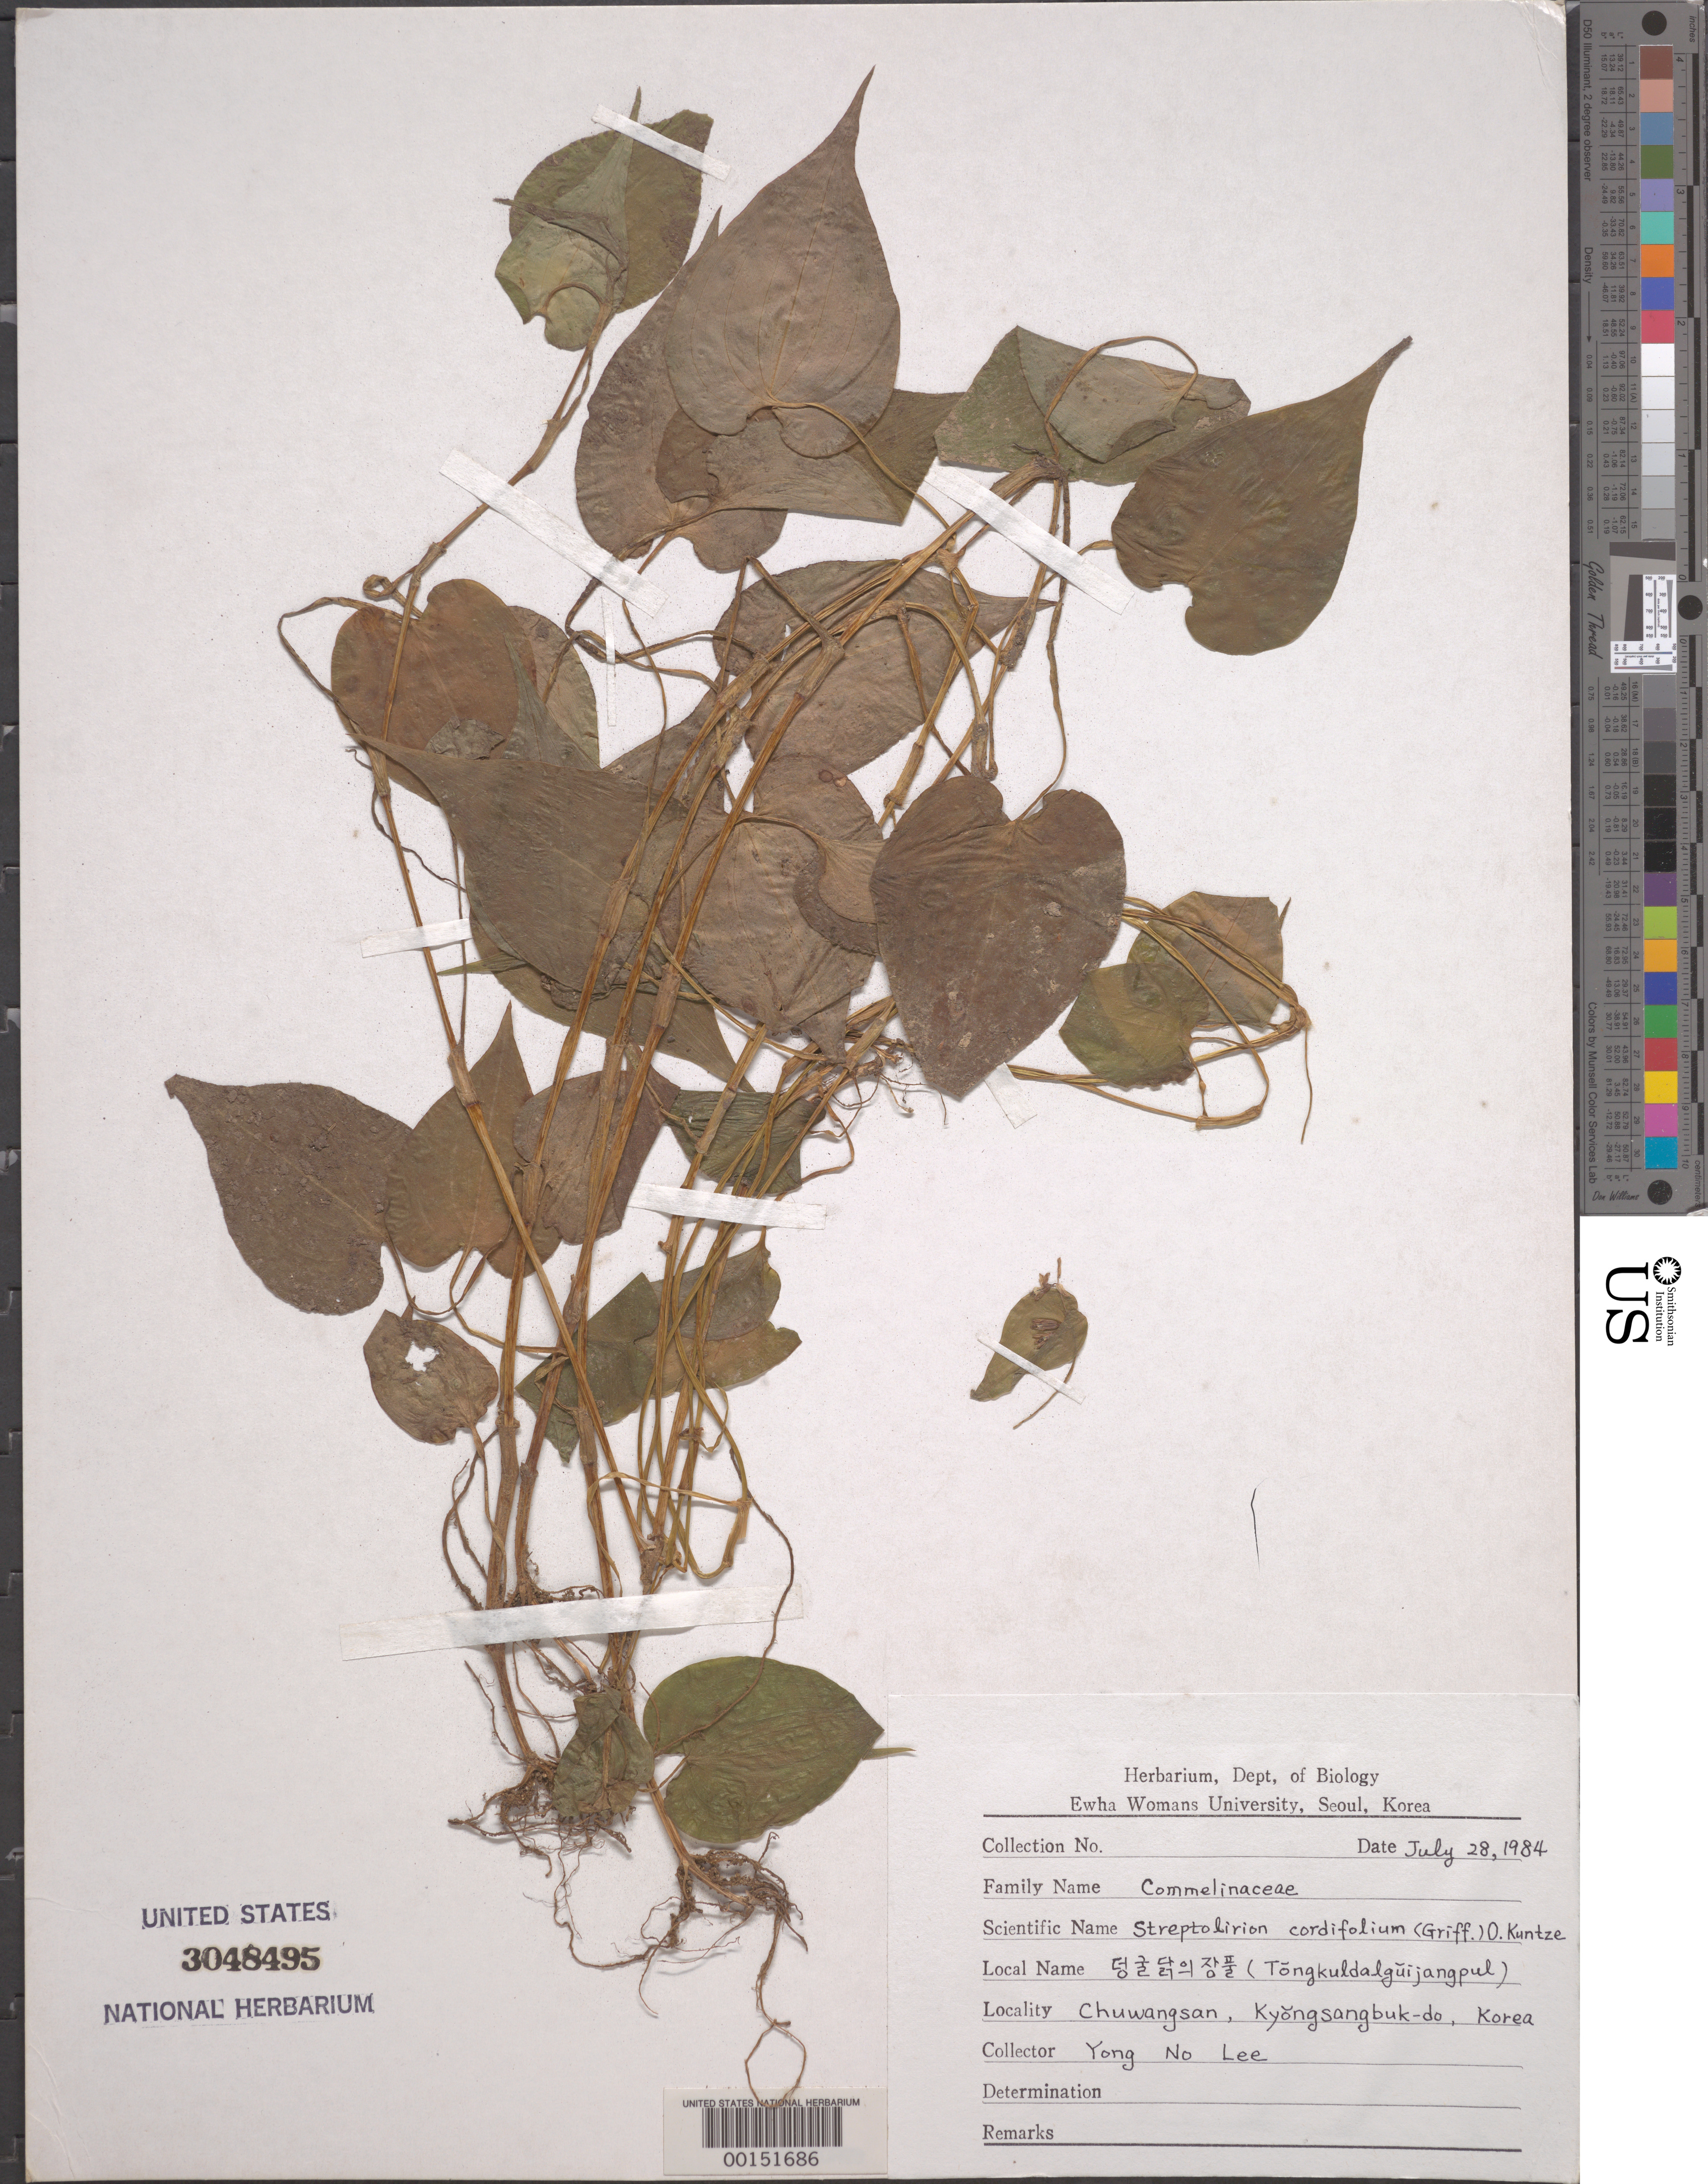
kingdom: Plantae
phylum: Tracheophyta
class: Liliopsida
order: Commelinales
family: Commelinaceae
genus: Streptolirion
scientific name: Streptolirion volubile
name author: Edgew.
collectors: Y. N. Lee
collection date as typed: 28 Jul 1984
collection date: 1984-07-28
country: South Korea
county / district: Kyongsang-bukto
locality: Chuwangsan, Kyongsangbuk-Do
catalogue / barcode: US 3048495